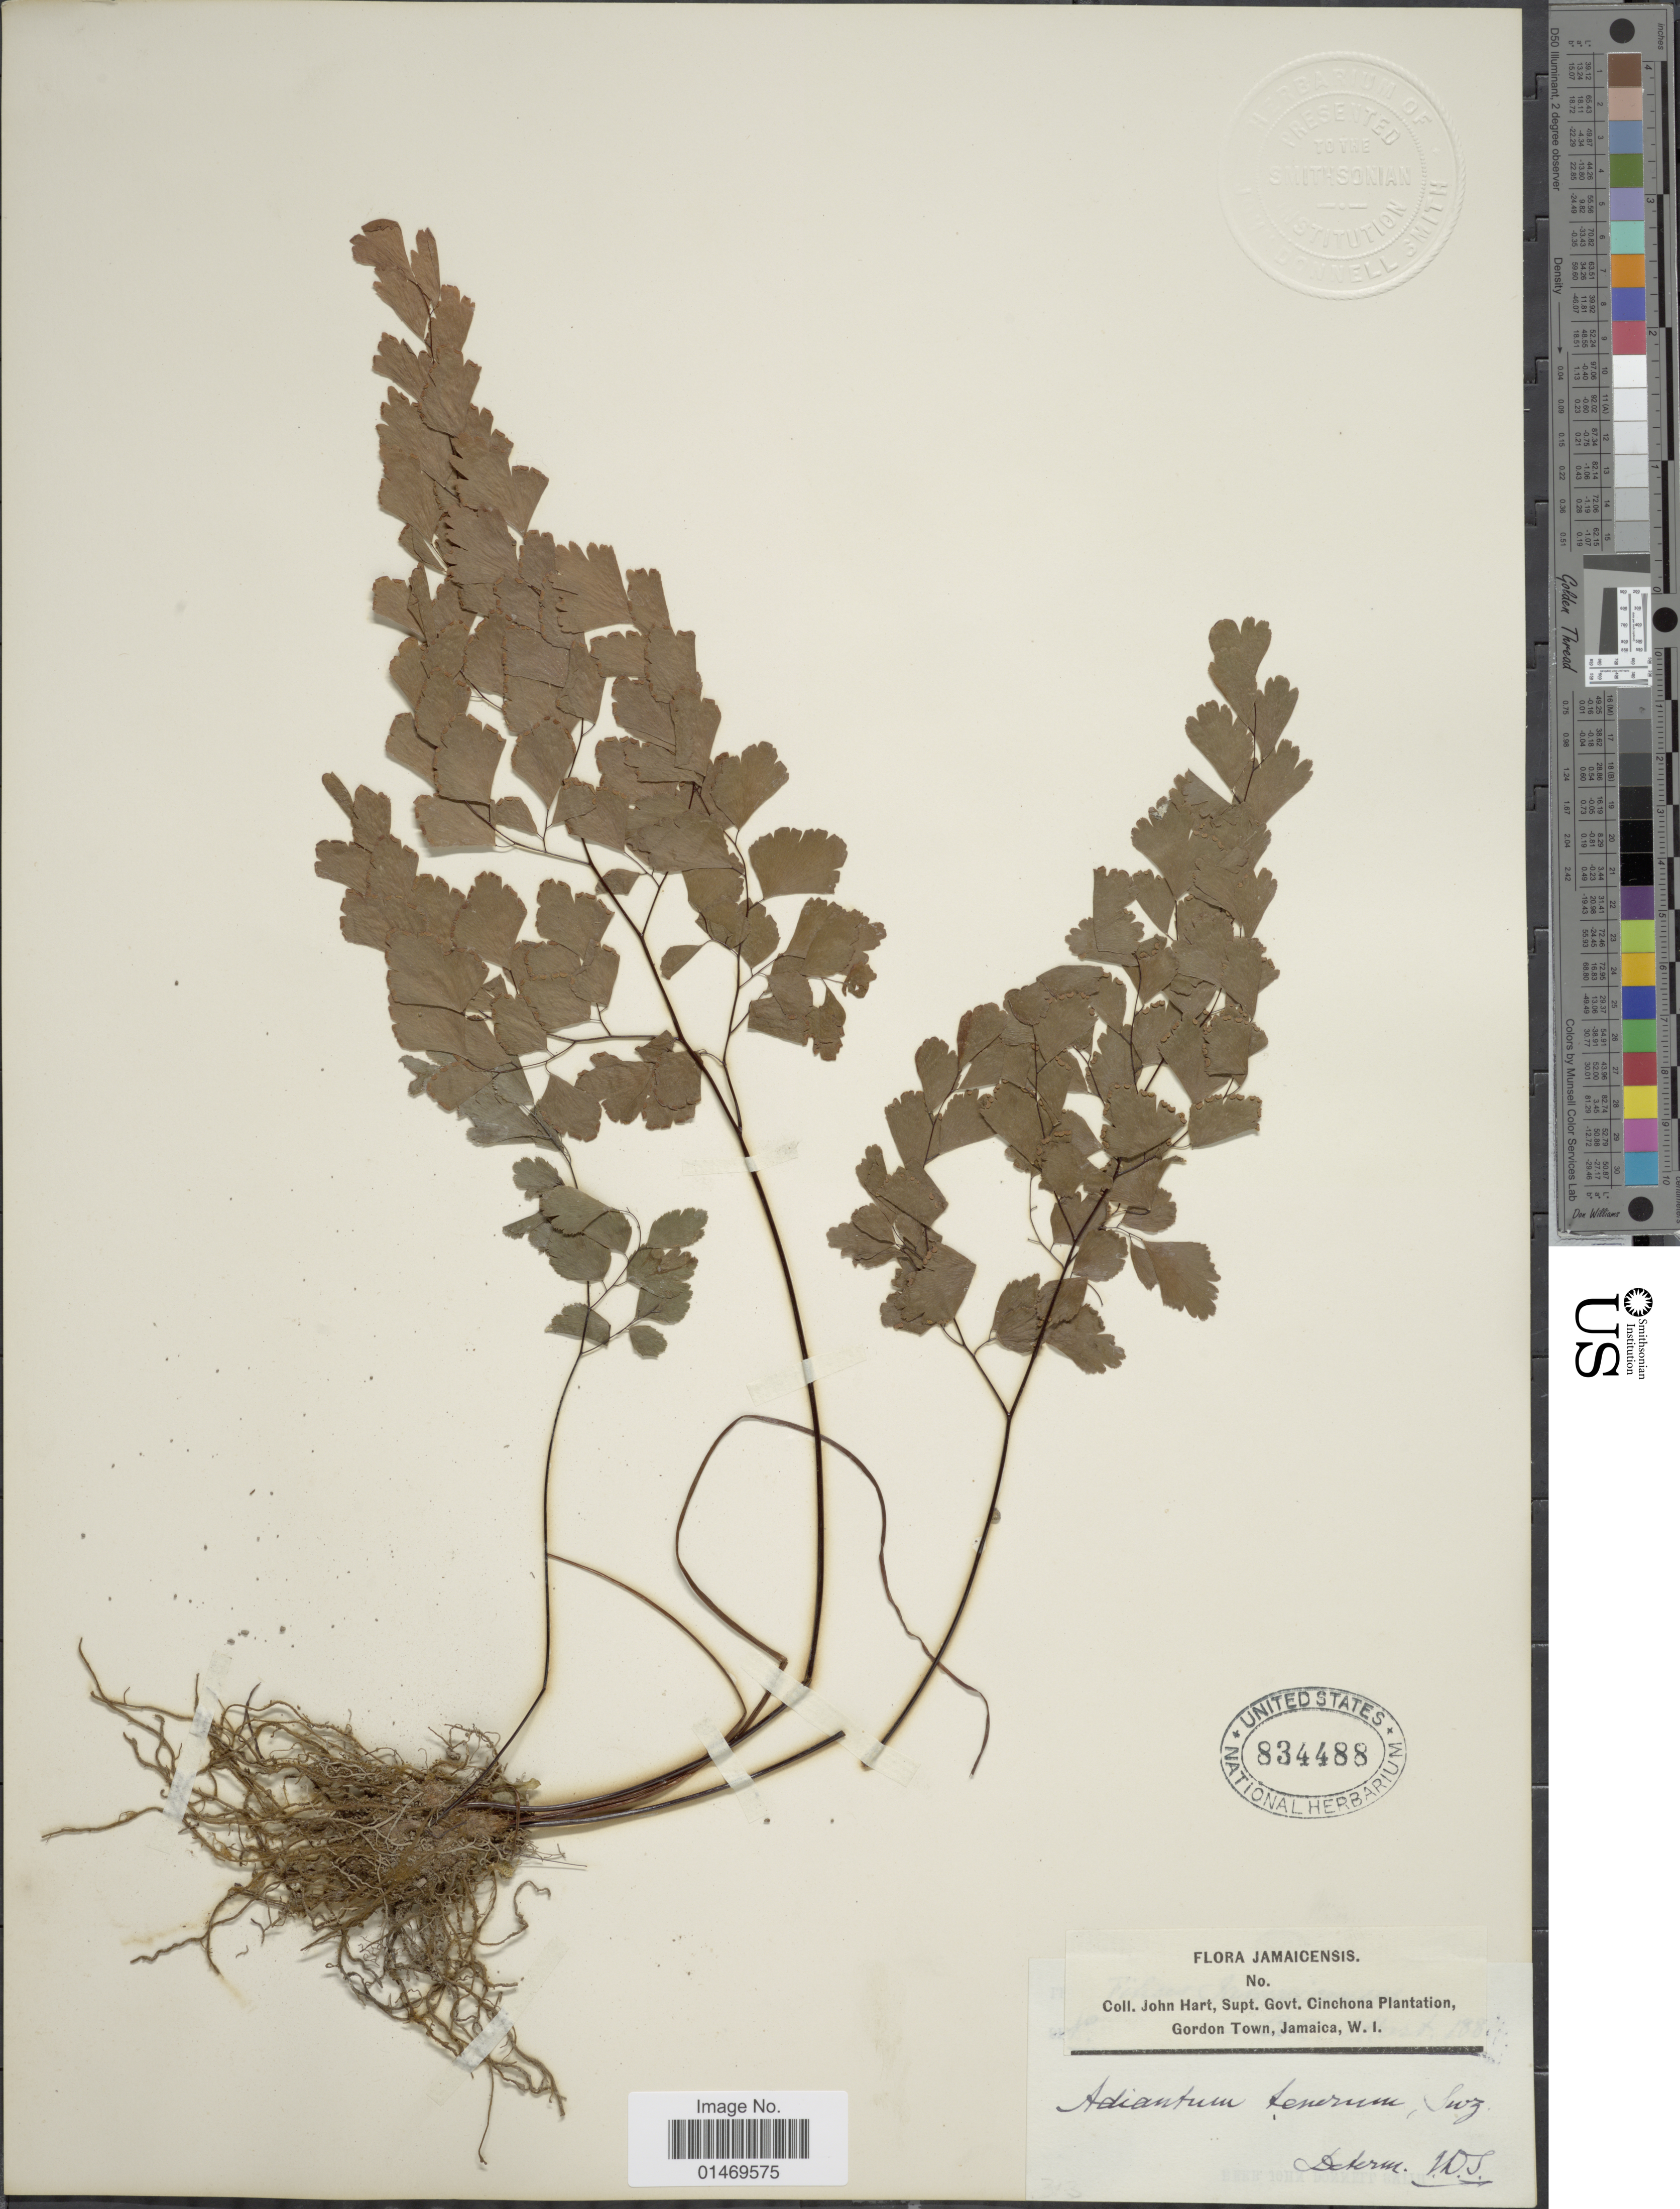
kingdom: Plantae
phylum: Tracheophyta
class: Polypodiopsida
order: Polypodiales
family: Pteridaceae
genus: Adiantum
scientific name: Adiantum tenerum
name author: Sw.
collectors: J. H. Hart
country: Jamaica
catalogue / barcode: US 834488